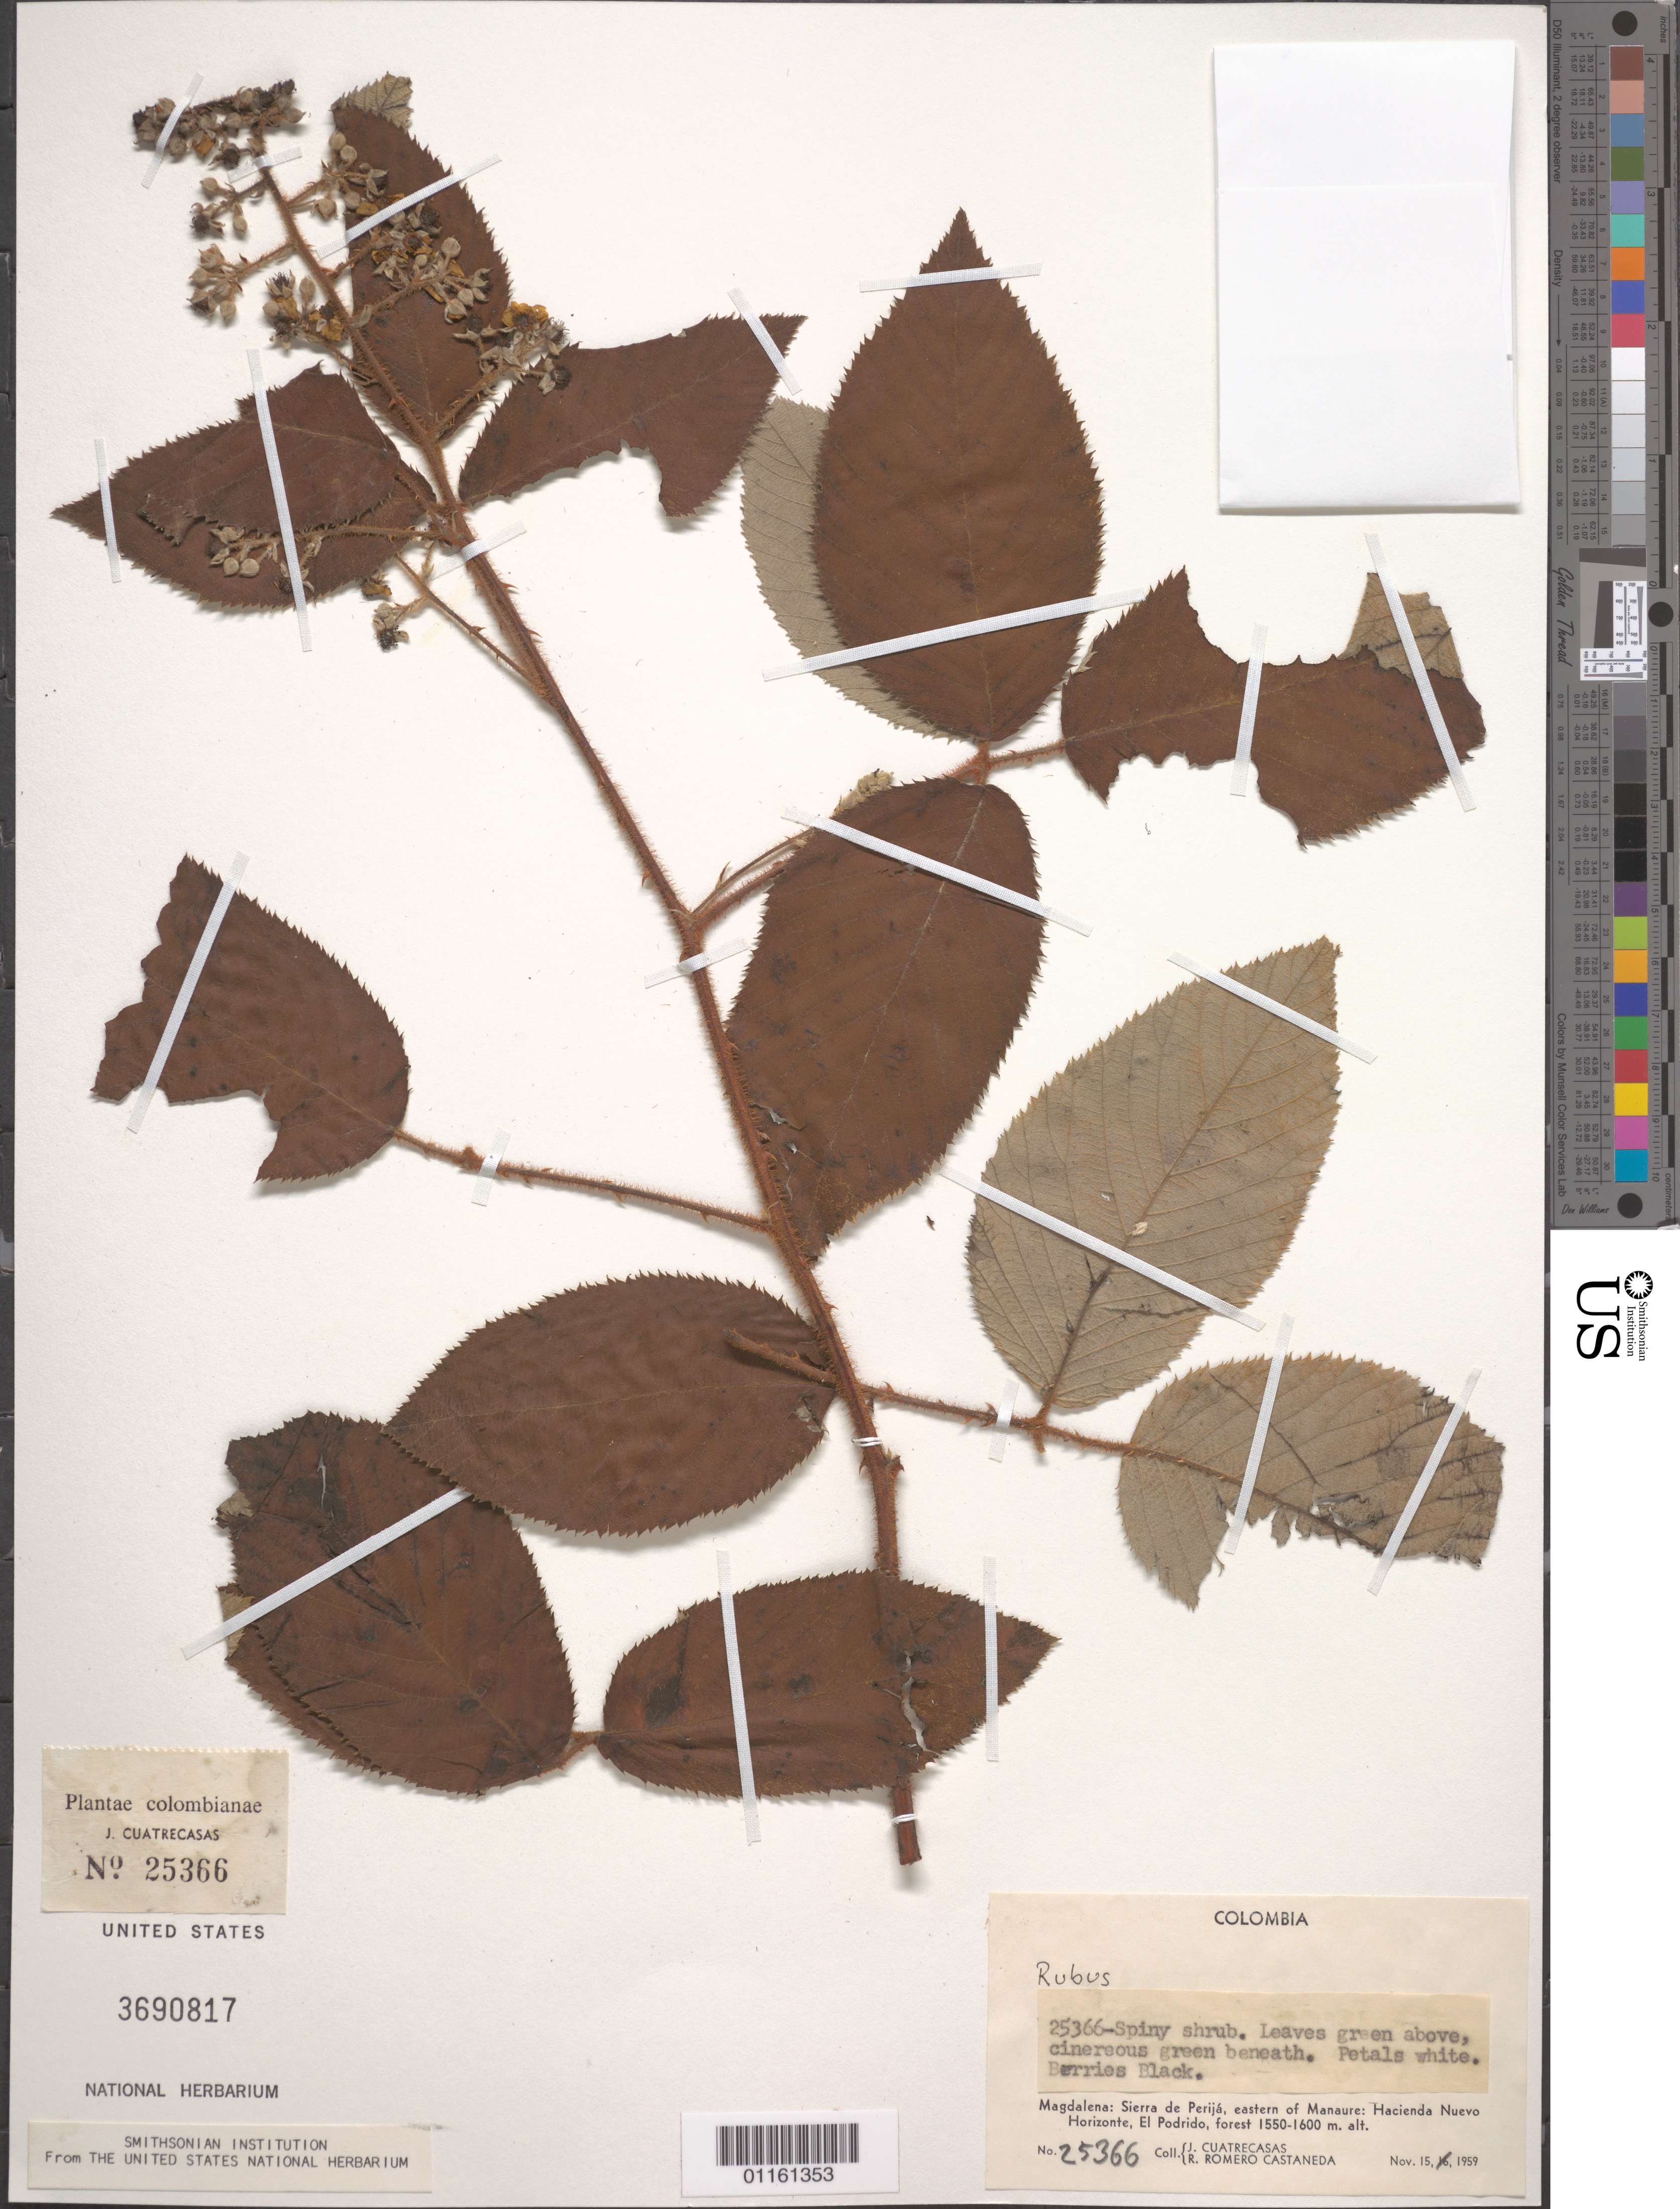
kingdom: Plantae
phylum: Tracheophyta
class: Magnoliopsida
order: Rosales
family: Rosaceae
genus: Rubus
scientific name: Rubus sp.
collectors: J. Cuatrecasas & R. Romero Castañeda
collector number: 25366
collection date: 1959-11-15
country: Colombia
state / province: Magdalena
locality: Sierra de Perija, eastern of Manaure: Hacienda Nuevo Horizonte, El Podrido, forest.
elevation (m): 1550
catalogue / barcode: US 3690817